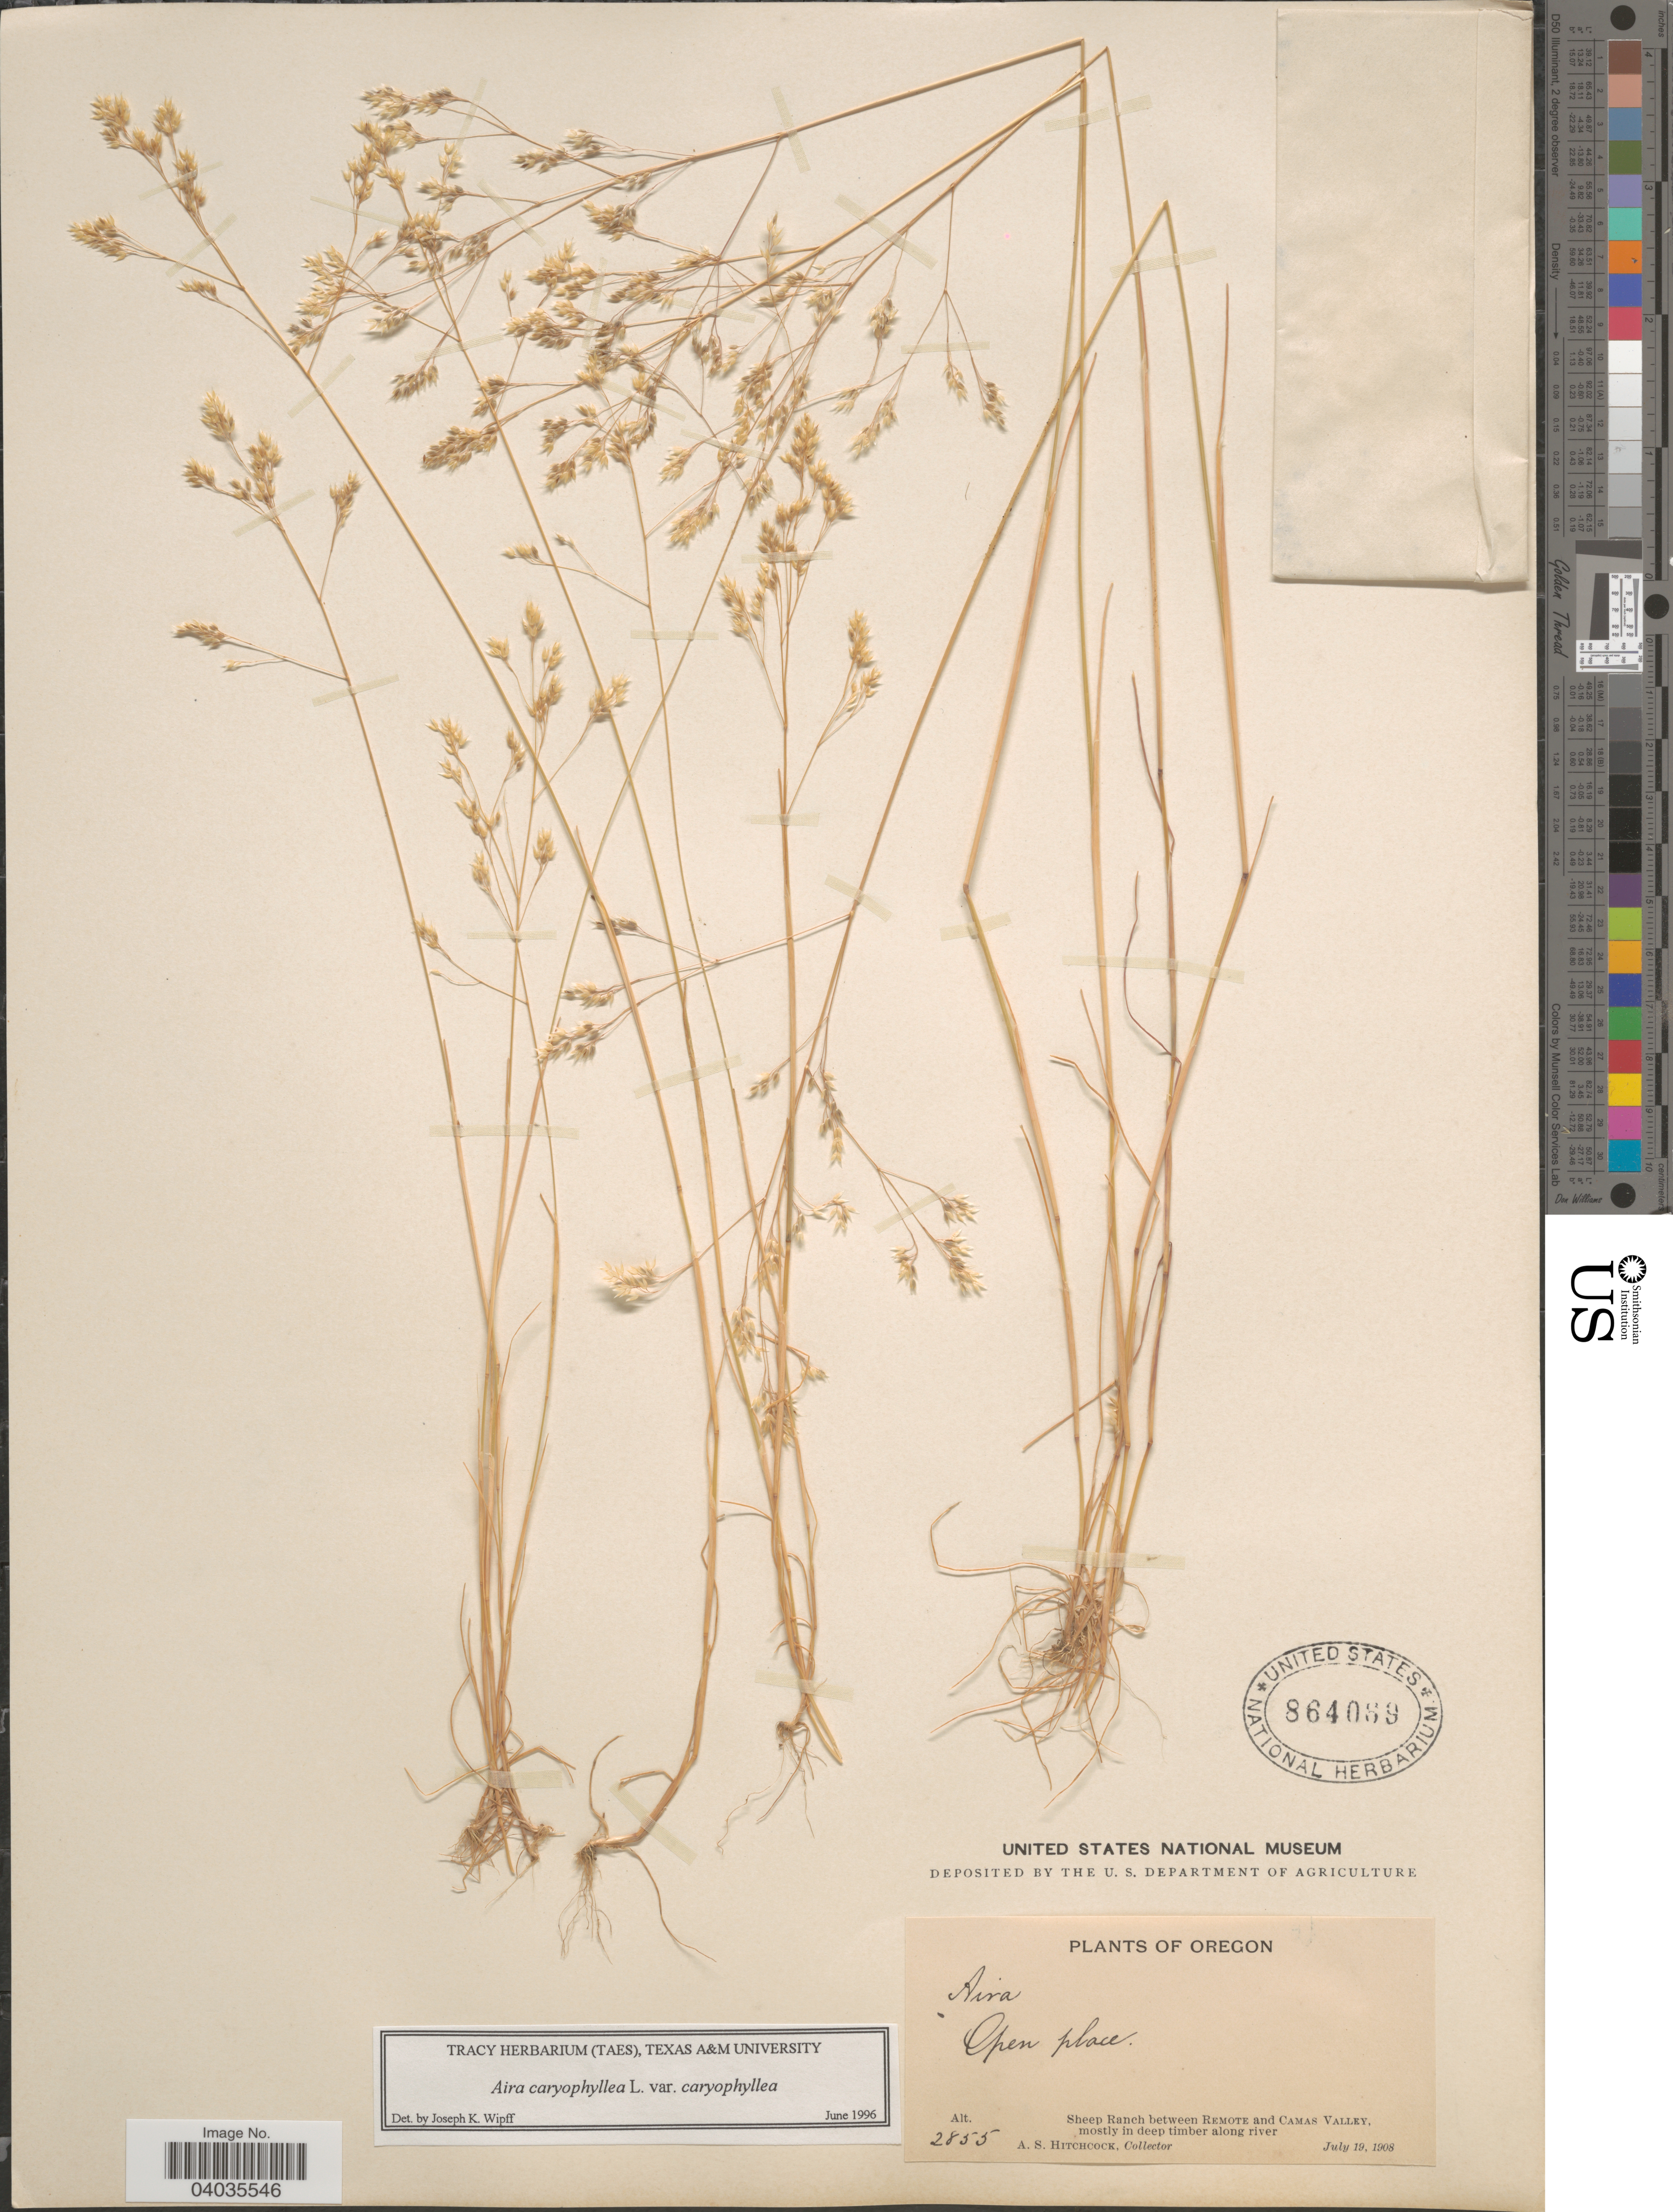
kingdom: Plantae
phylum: Tracheophyta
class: Liliopsida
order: Poales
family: Poaceae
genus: Aira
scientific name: Aira caryophyllea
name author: L.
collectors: A. S. Hitchcock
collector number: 2855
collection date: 1908-07-19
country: United States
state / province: Oregon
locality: Sheep Ranch between Remote and Camas Valley.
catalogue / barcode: US 864069